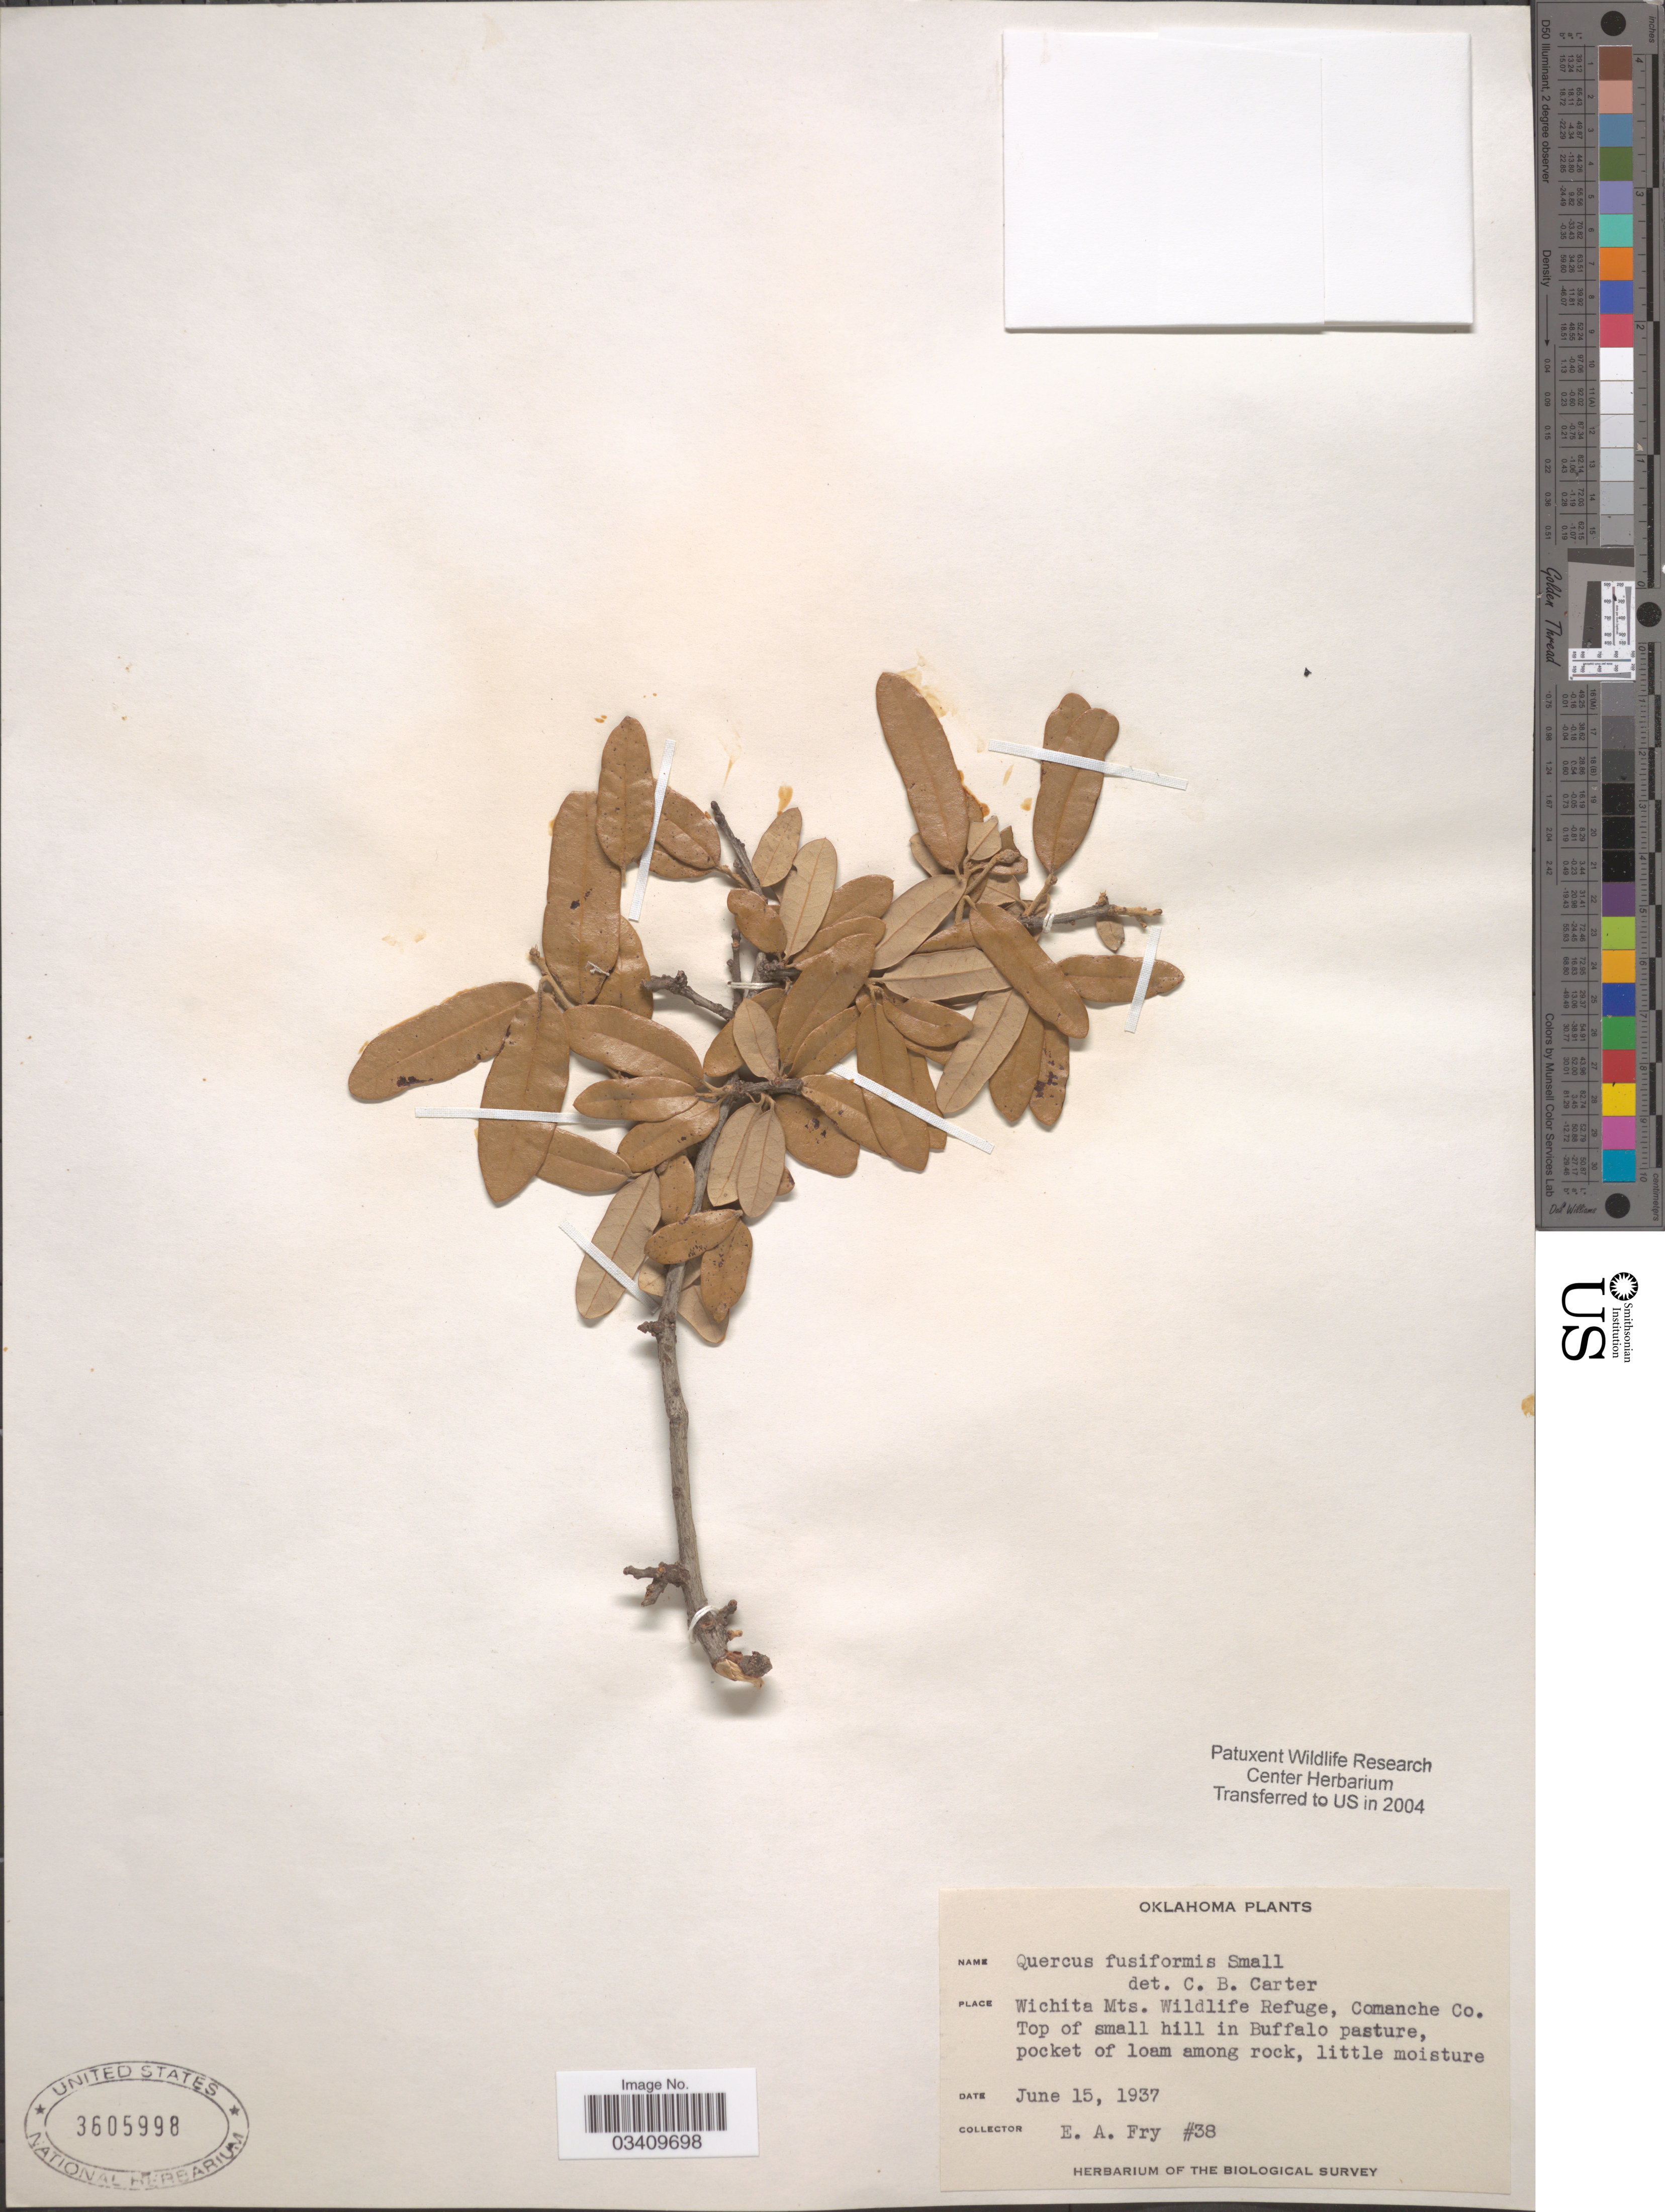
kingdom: Plantae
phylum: Tracheophyta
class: Magnoliopsida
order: Fagales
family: Fagaceae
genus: Quercus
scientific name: Quercus virginiana var. fusiformis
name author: (Small) Sarg.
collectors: E. Fry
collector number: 38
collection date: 1937-06-15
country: United States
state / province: Oklahoma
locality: Wichita Mts. Wildlife Refuge, Comanche Co. Top of small hill in Buffalo pasture.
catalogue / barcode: US 3605998